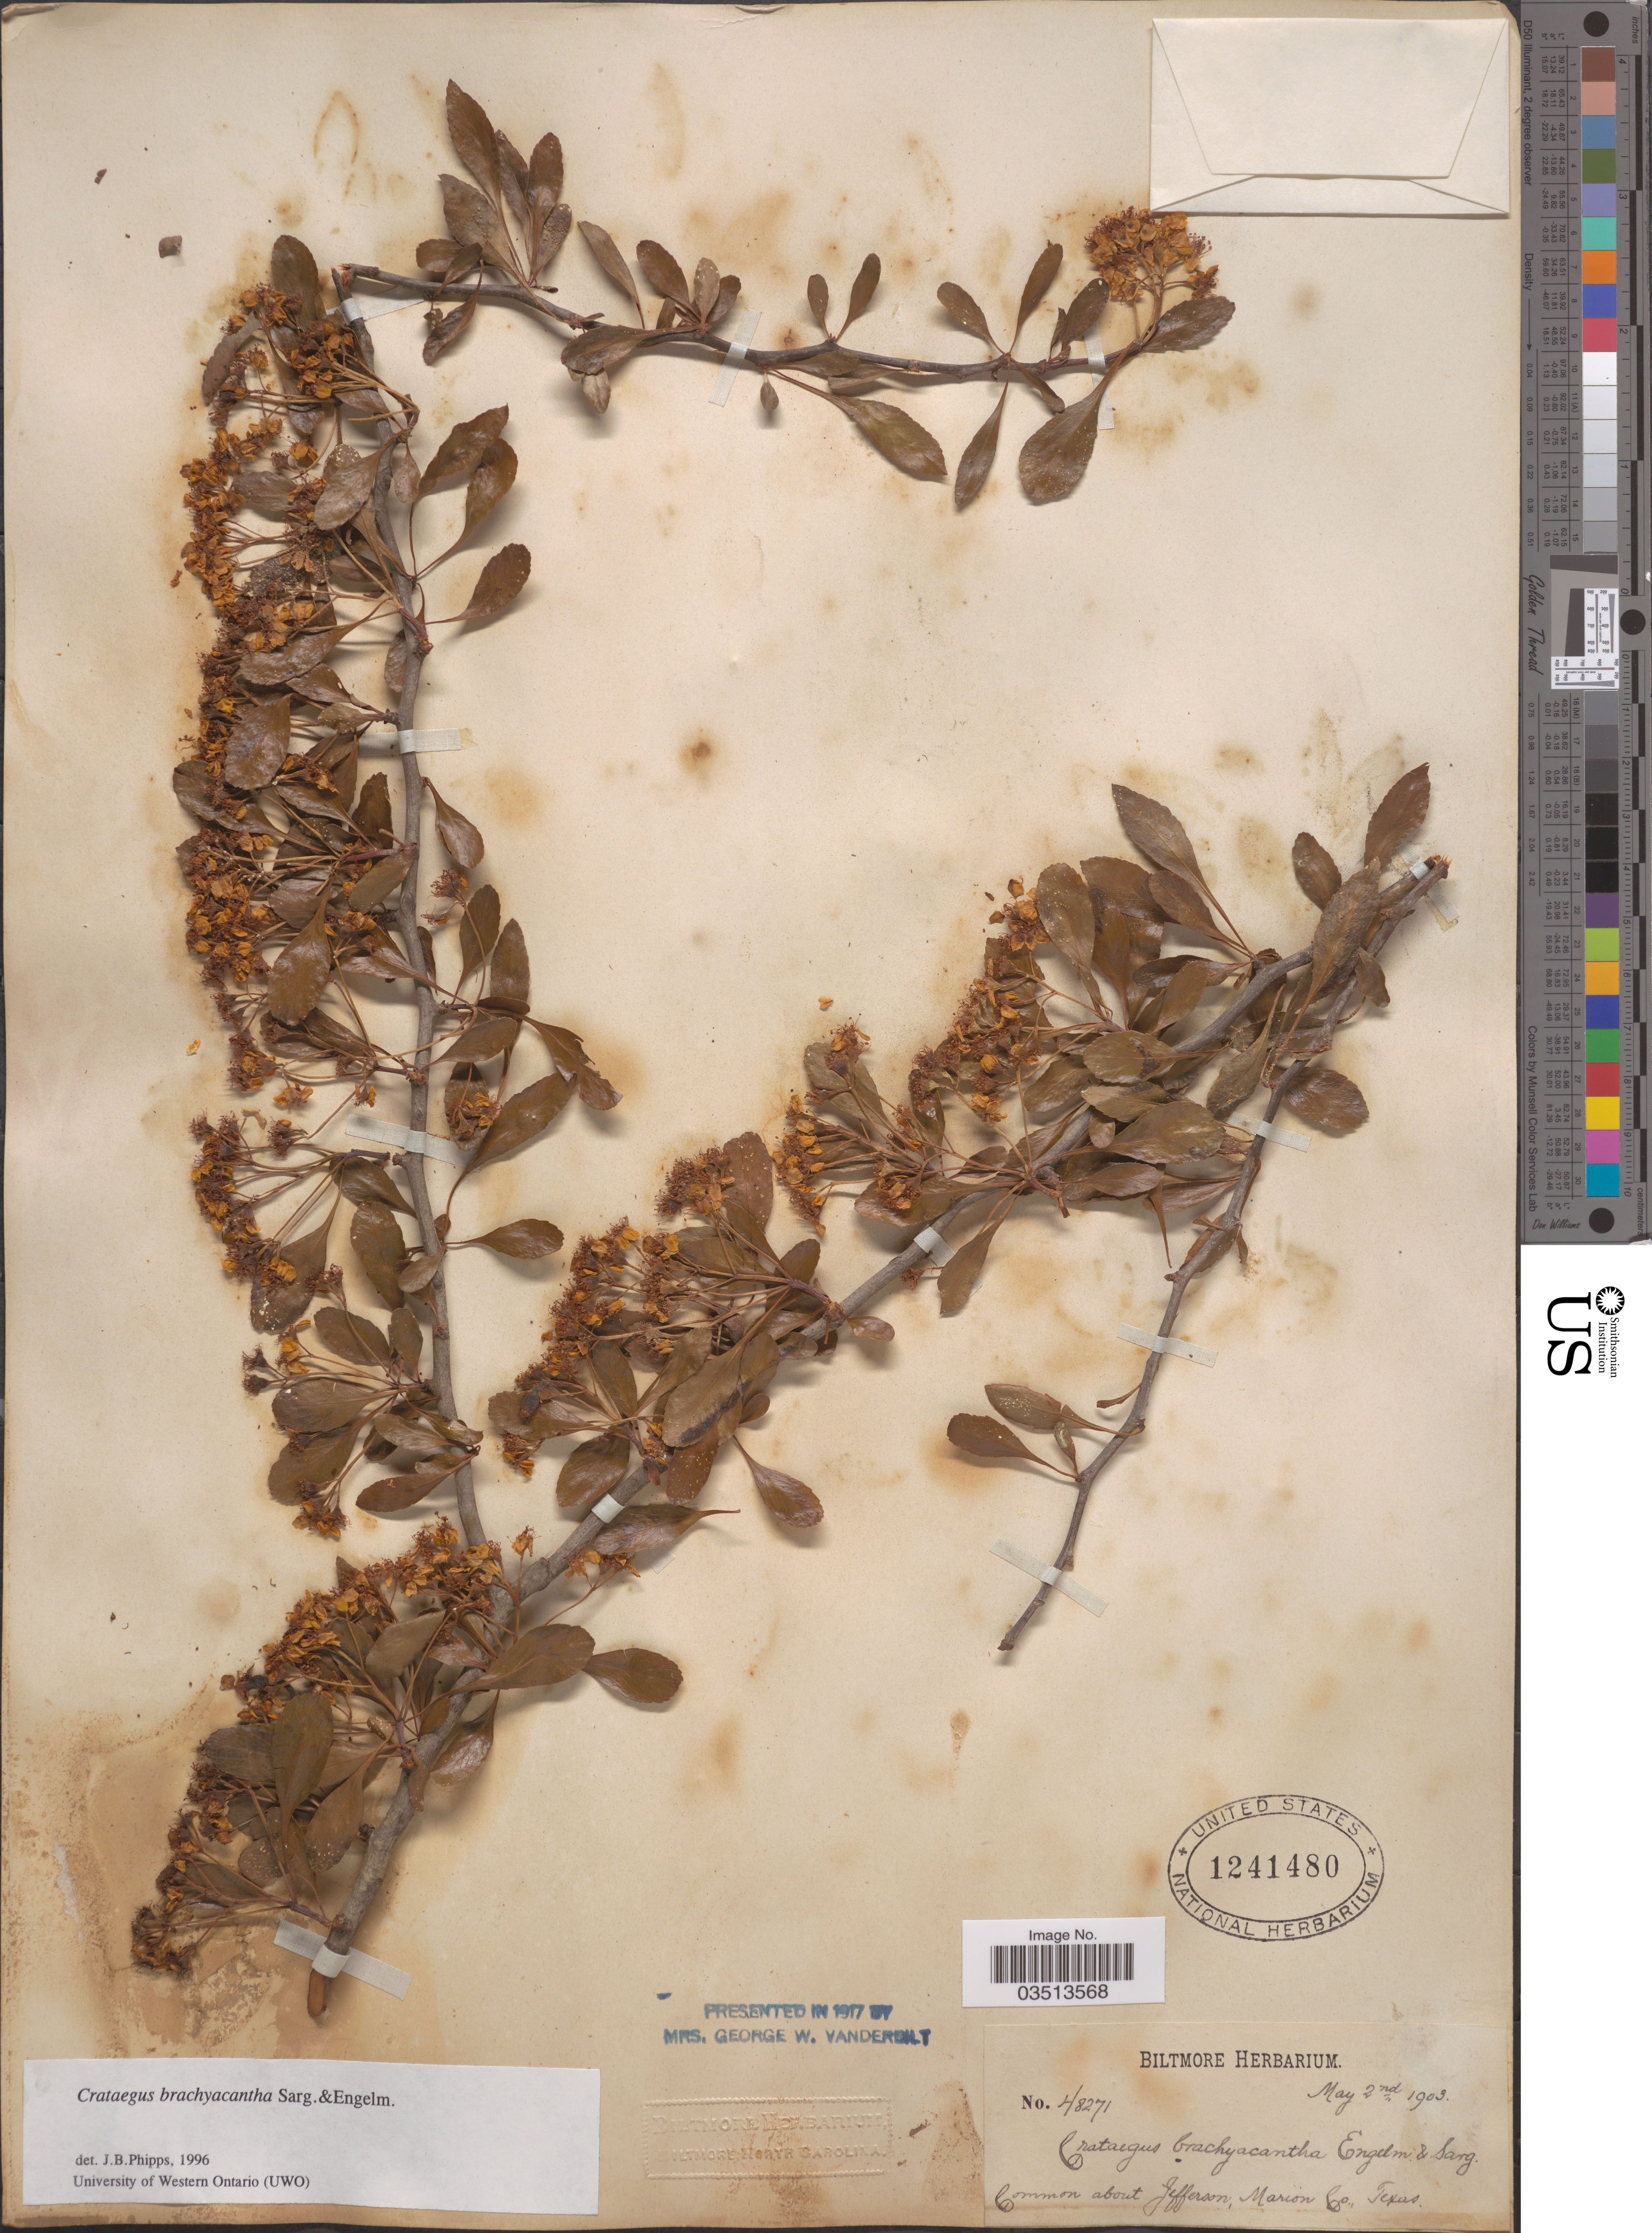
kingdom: Plantae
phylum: Tracheophyta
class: Magnoliopsida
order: Rosales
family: Rosaceae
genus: Crataegus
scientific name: Crataegus brachyacantha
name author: Sarg. & Engelm.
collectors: ex herb. Biltmore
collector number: H8271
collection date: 1903-05-02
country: United States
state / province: Texas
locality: Common about Jefferson, Marion Co.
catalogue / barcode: US 1241480